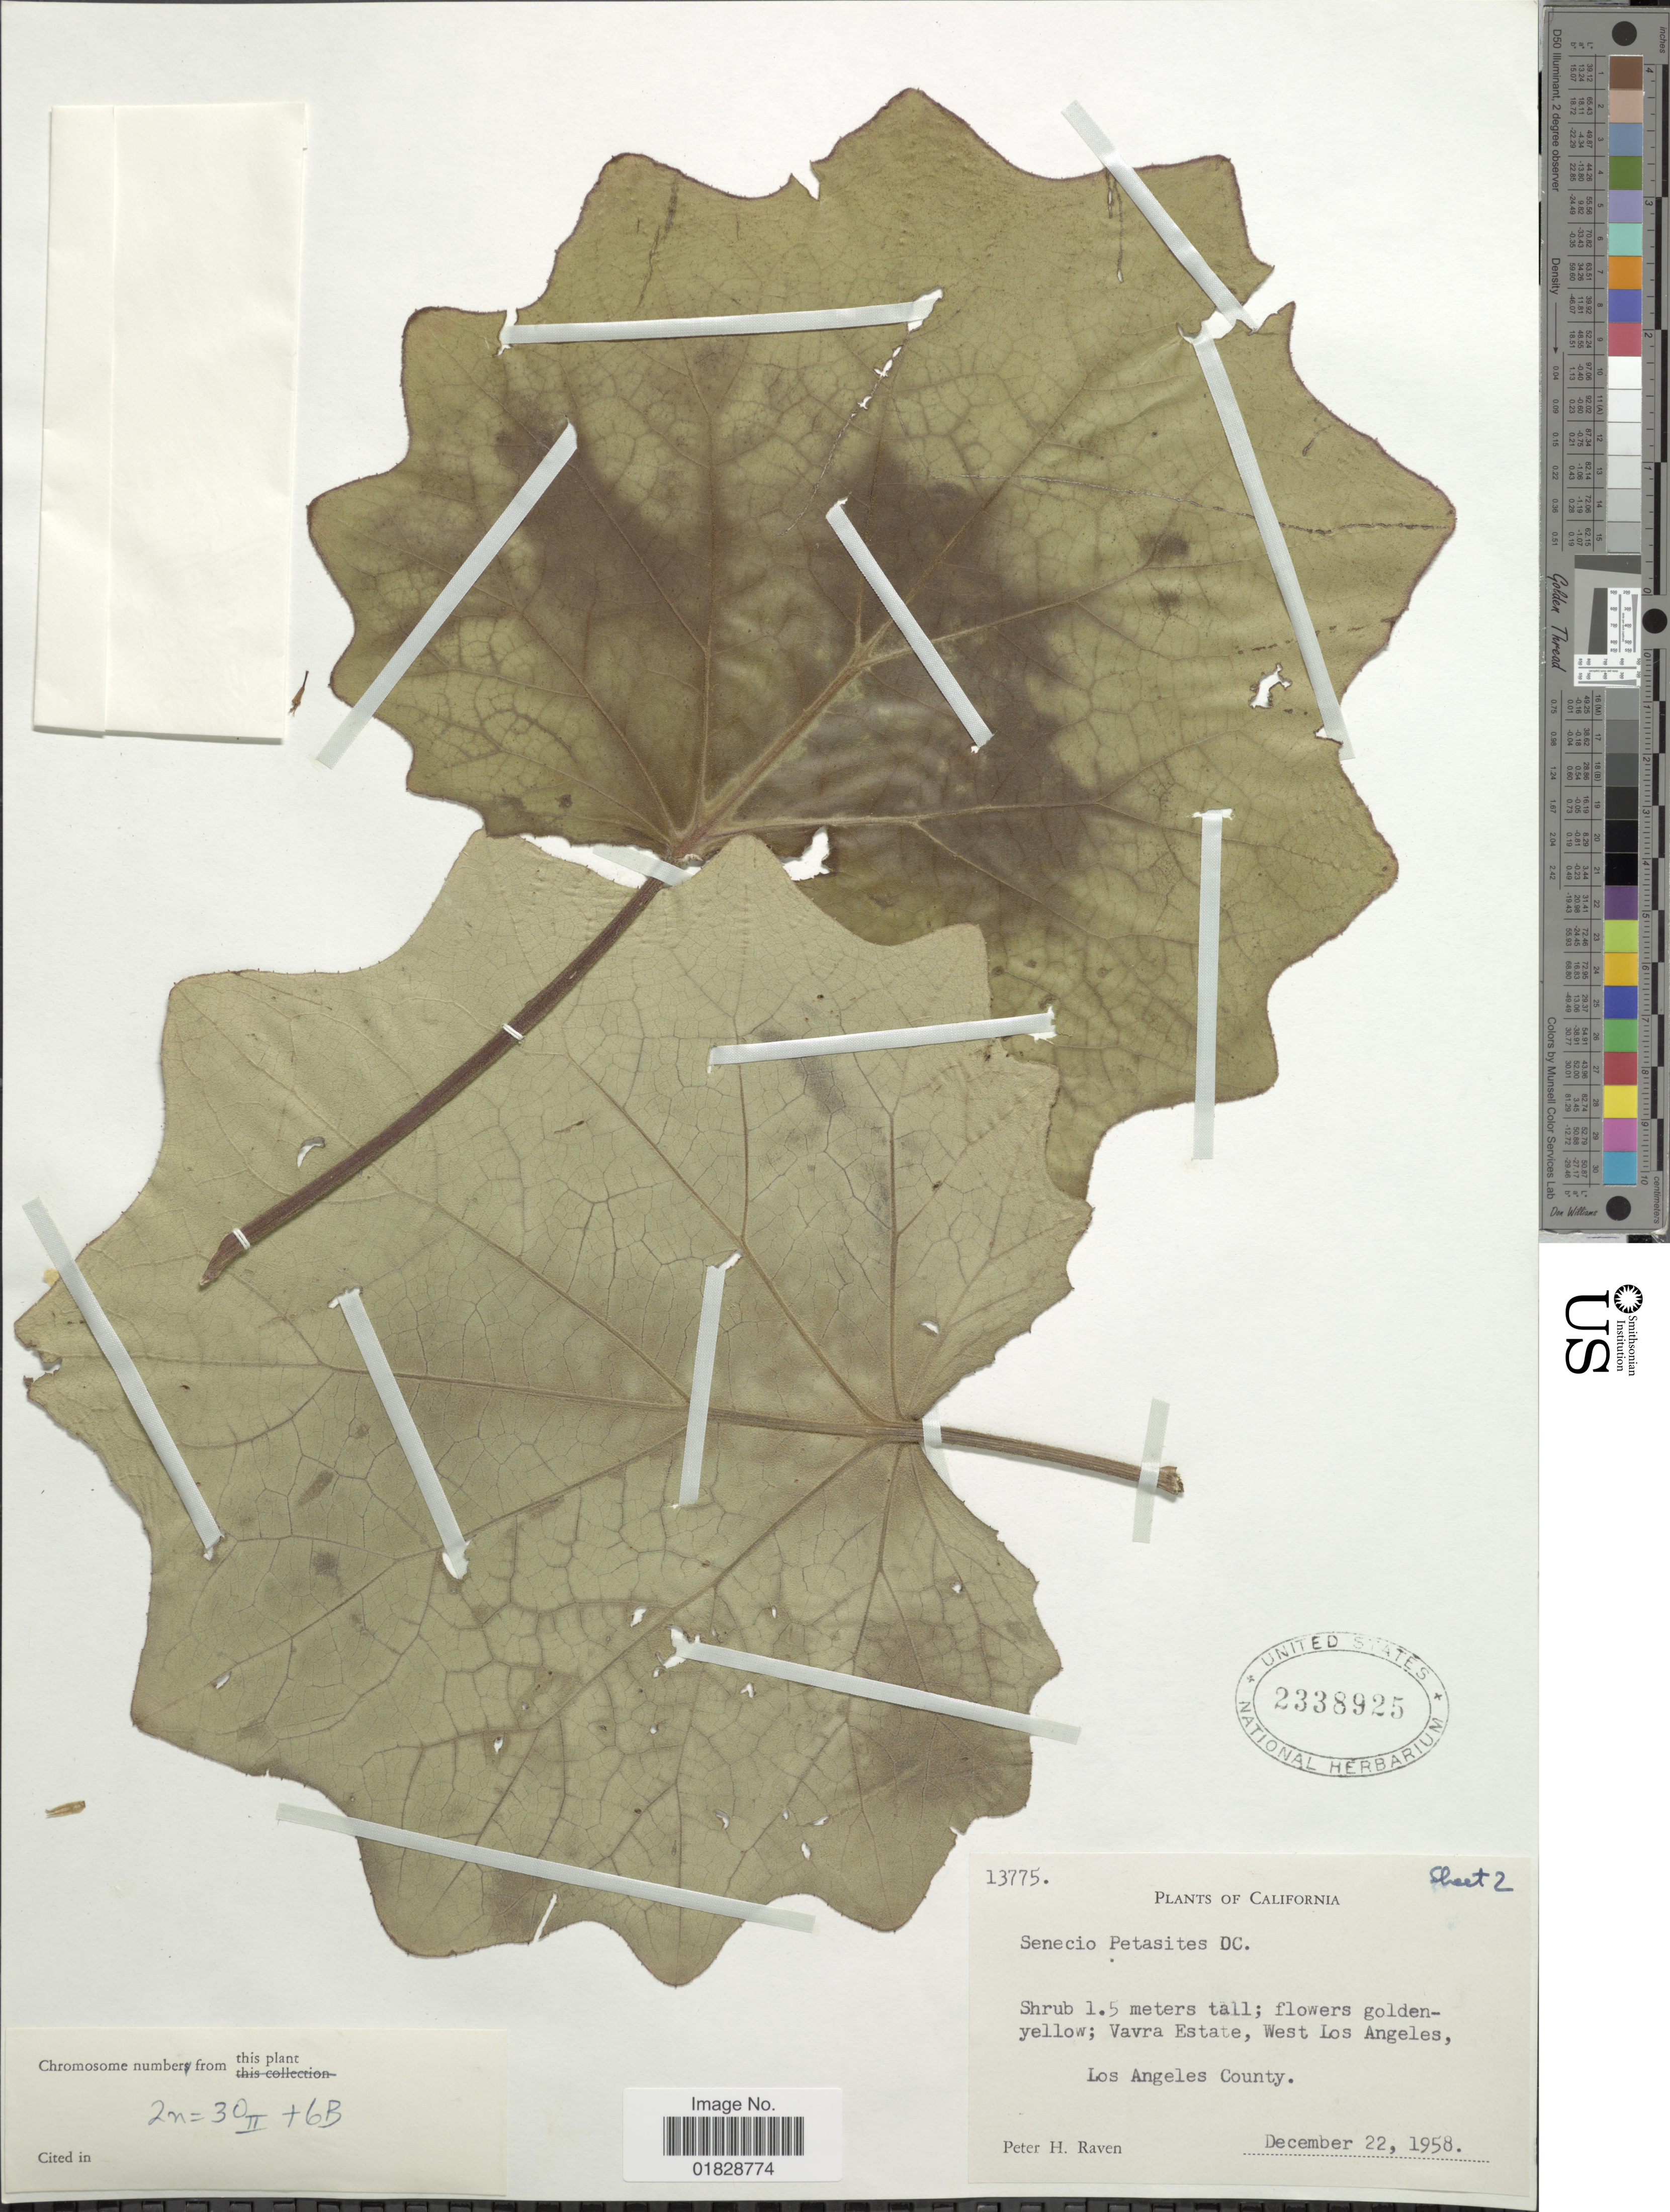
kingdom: Plantae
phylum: Tracheophyta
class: Magnoliopsida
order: Asterales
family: Asteraceae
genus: Roldana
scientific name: Roldana petasitis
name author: (Sims) H. Rob. & Brettell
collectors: P. Raven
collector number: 13775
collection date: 1958-12-22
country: United States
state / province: California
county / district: Los Angeles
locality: Vavra Estate, West Los Angeles, Los Angeles County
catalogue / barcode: US 2338925